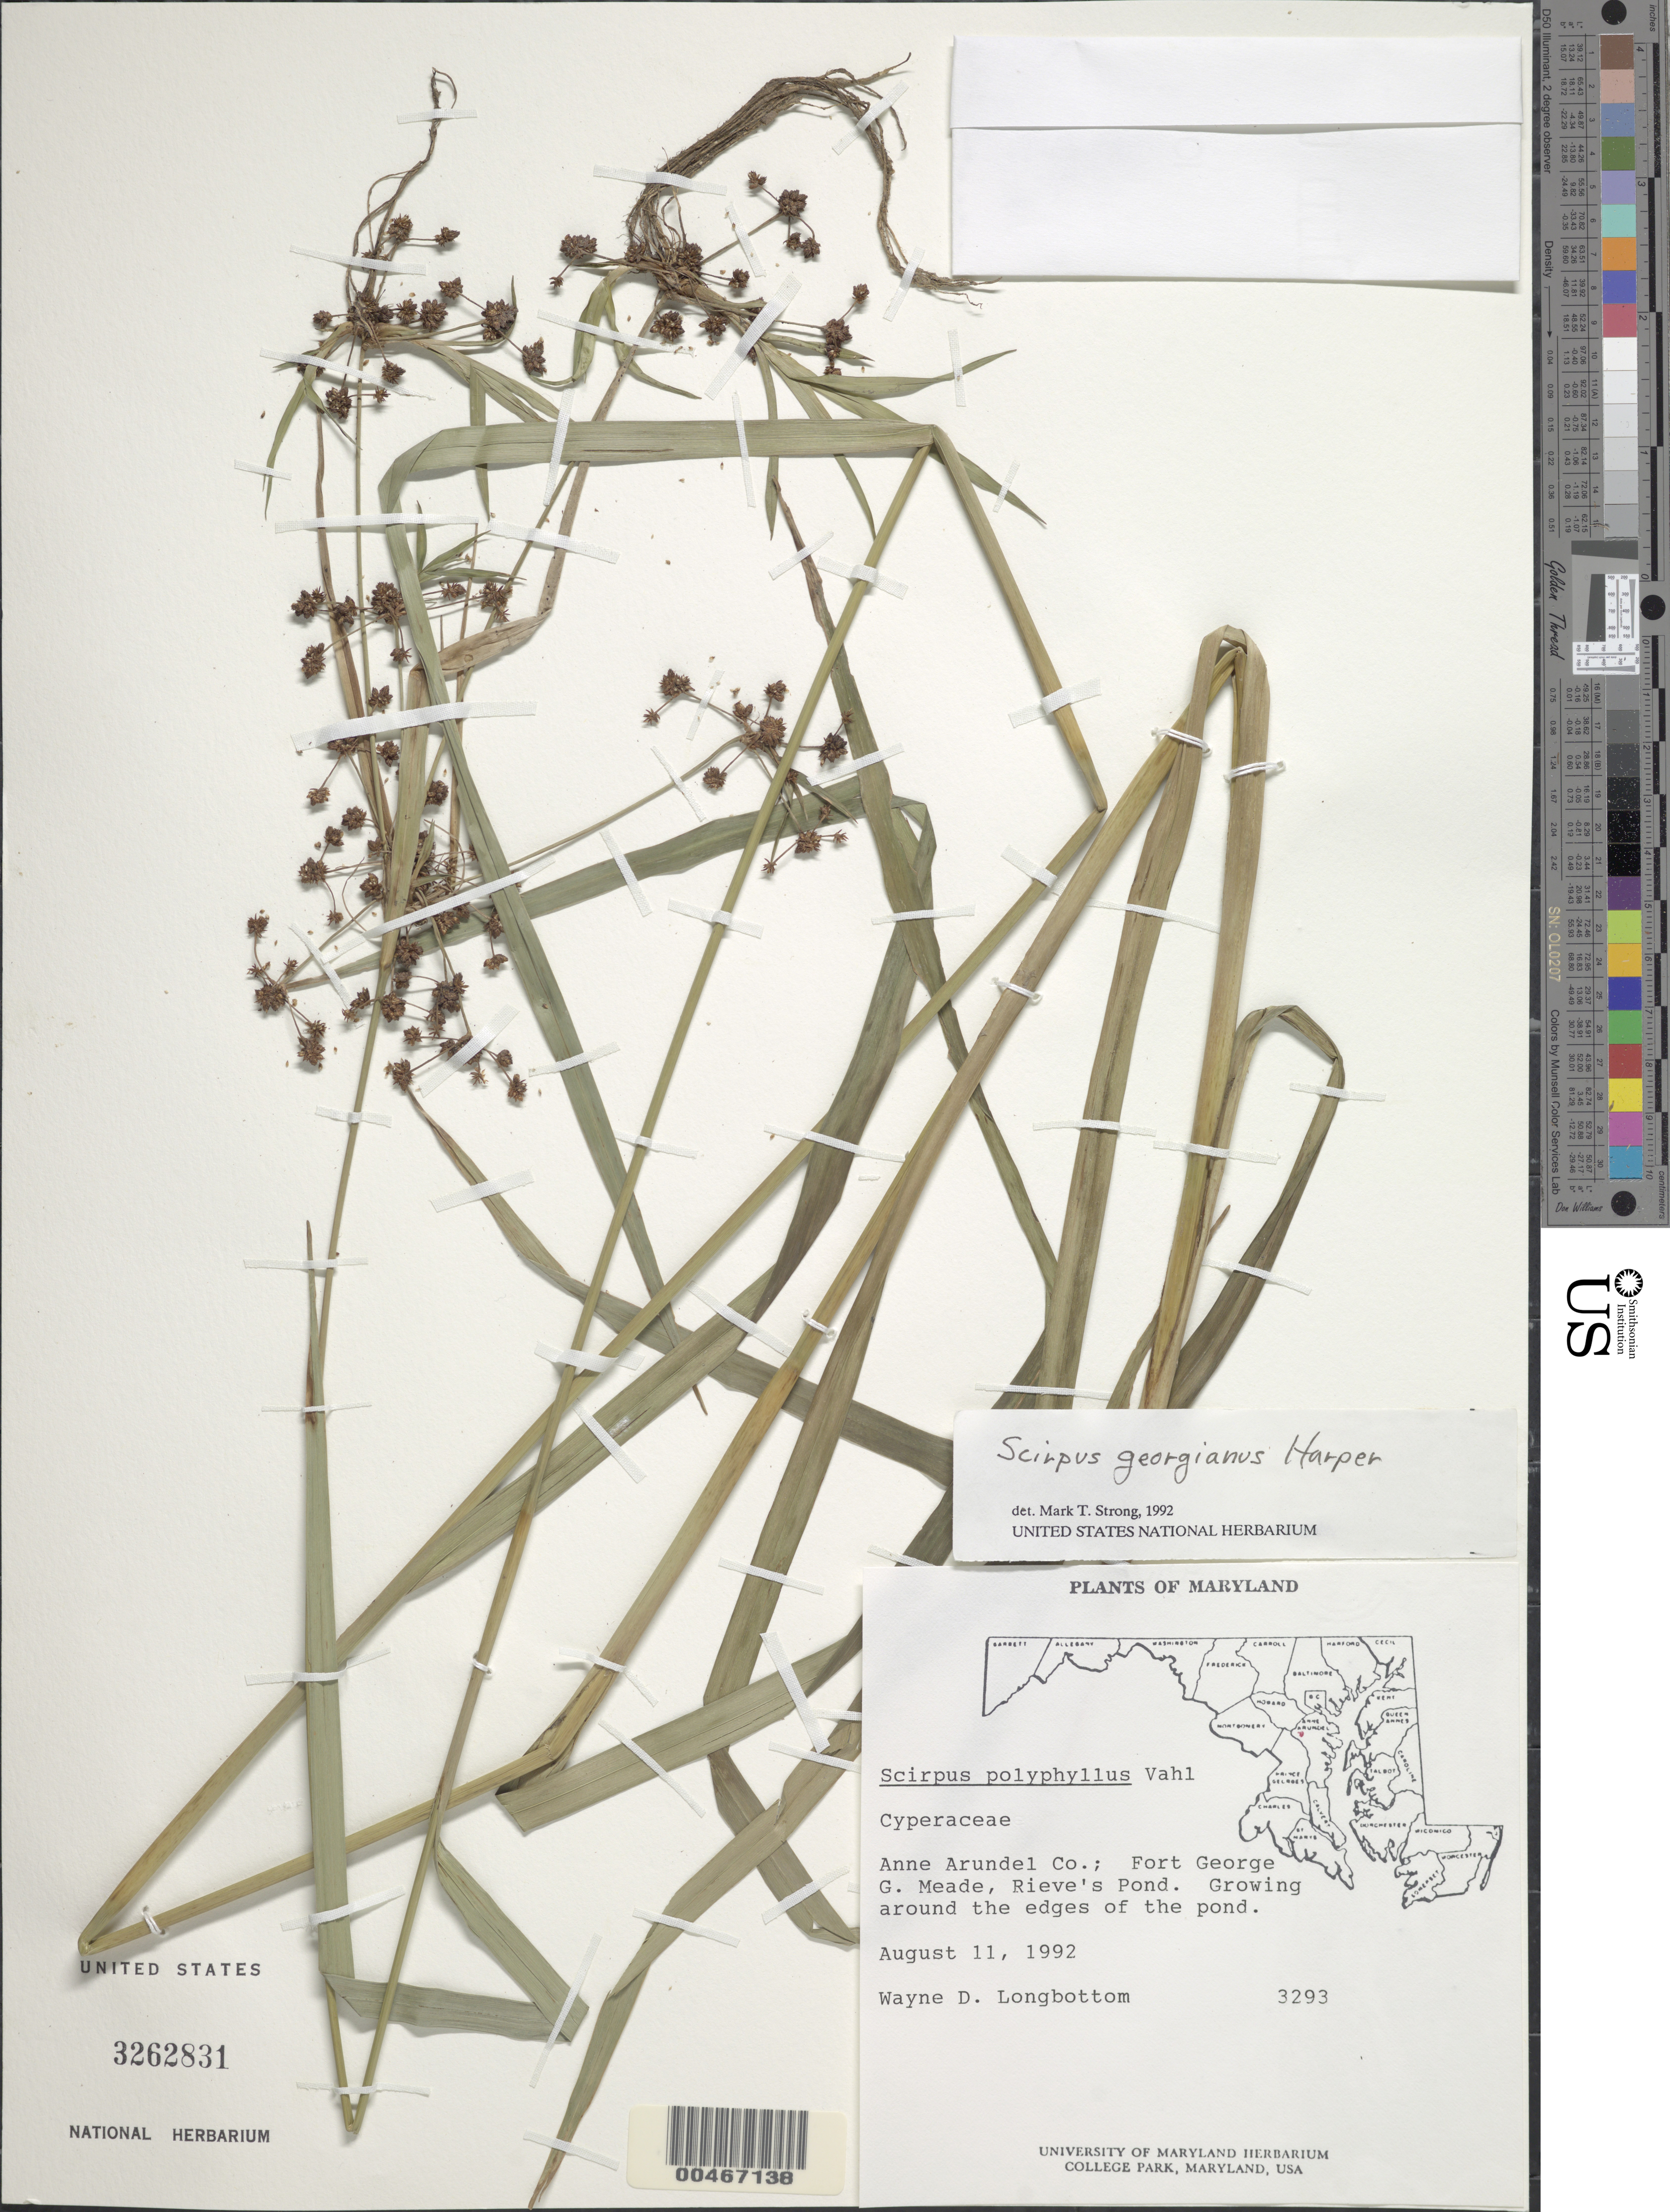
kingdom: Plantae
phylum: Tracheophyta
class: Liliopsida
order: Poales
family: Cyperaceae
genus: Scirpus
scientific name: Scirpus georgianus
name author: R.M. Harper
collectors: W. D. Longbottom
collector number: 3293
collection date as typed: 11 Aug 1992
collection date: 1992-08-11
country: United States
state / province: Maryland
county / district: Anne Arundel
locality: Fort George G Mead, Rieve's Pond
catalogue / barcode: US 3262831